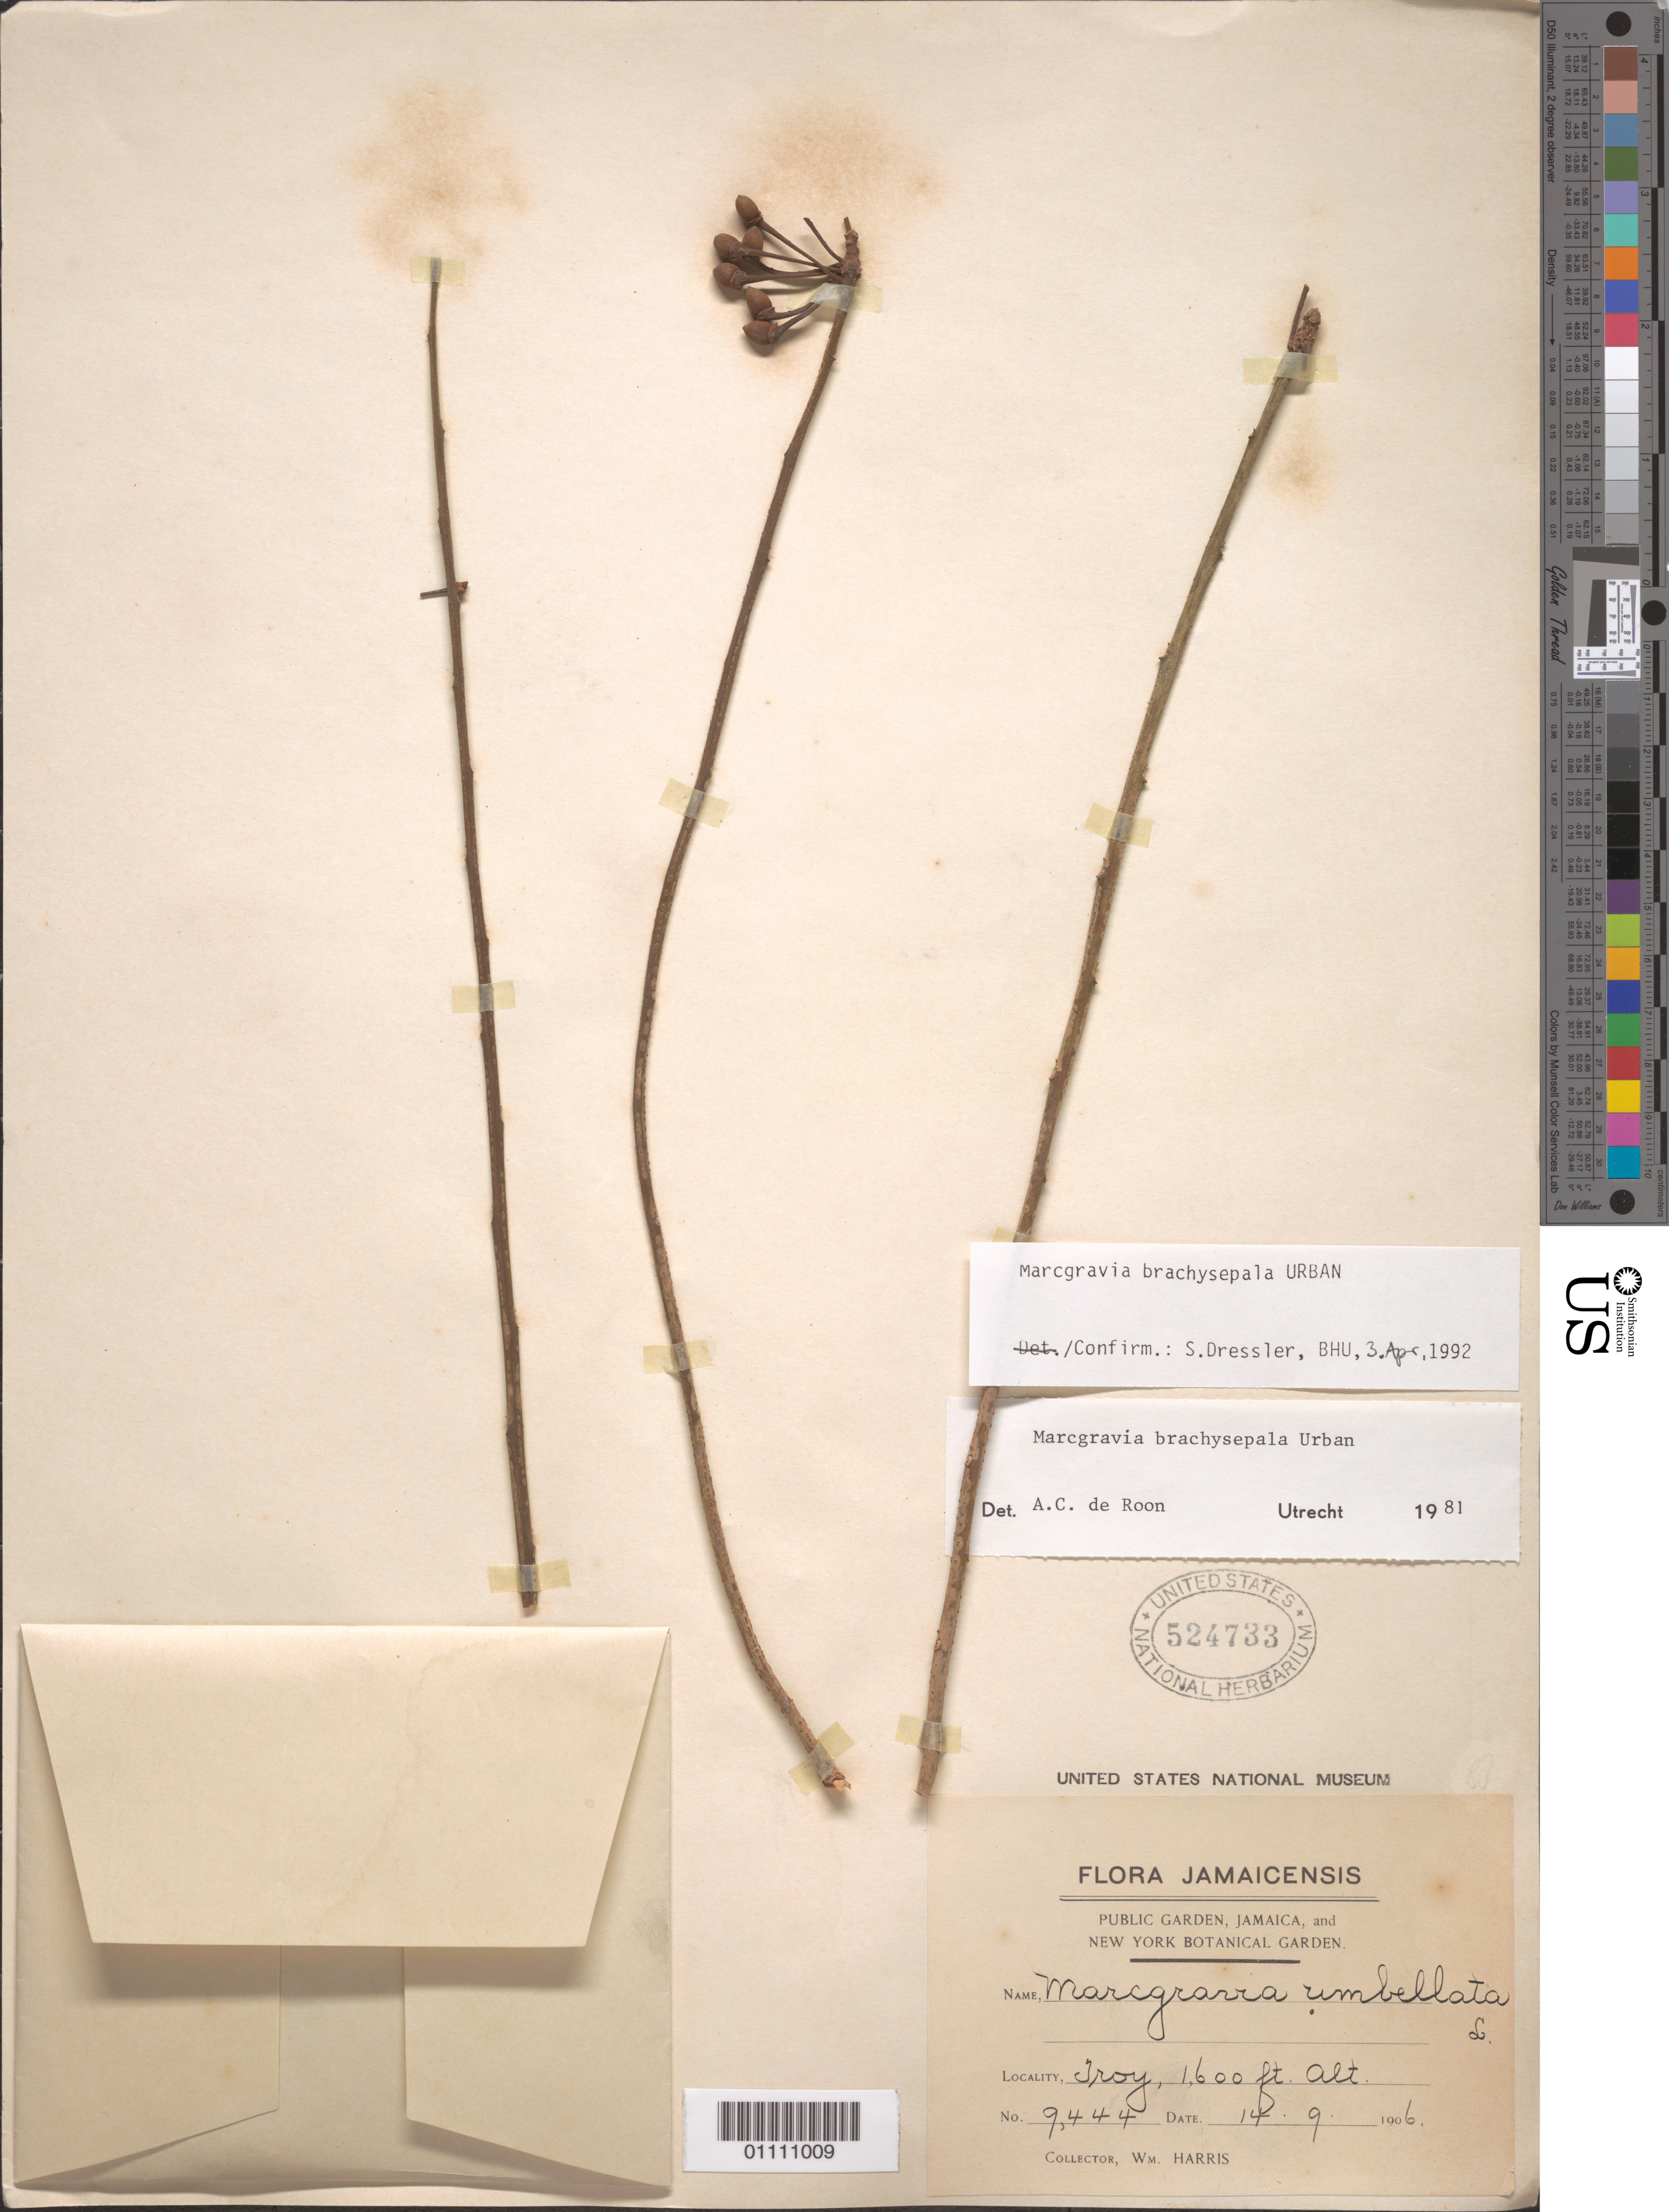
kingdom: Plantae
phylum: Tracheophyta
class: Magnoliopsida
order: Ericales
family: Marcgraviaceae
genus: Marcgravia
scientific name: Marcgravia brachysepala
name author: Urb.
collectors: W. Harris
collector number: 9444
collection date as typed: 14 Sep 1906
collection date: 1906-09-14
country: Jamaica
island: Jamaica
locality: Troy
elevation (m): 488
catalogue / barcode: US 524733